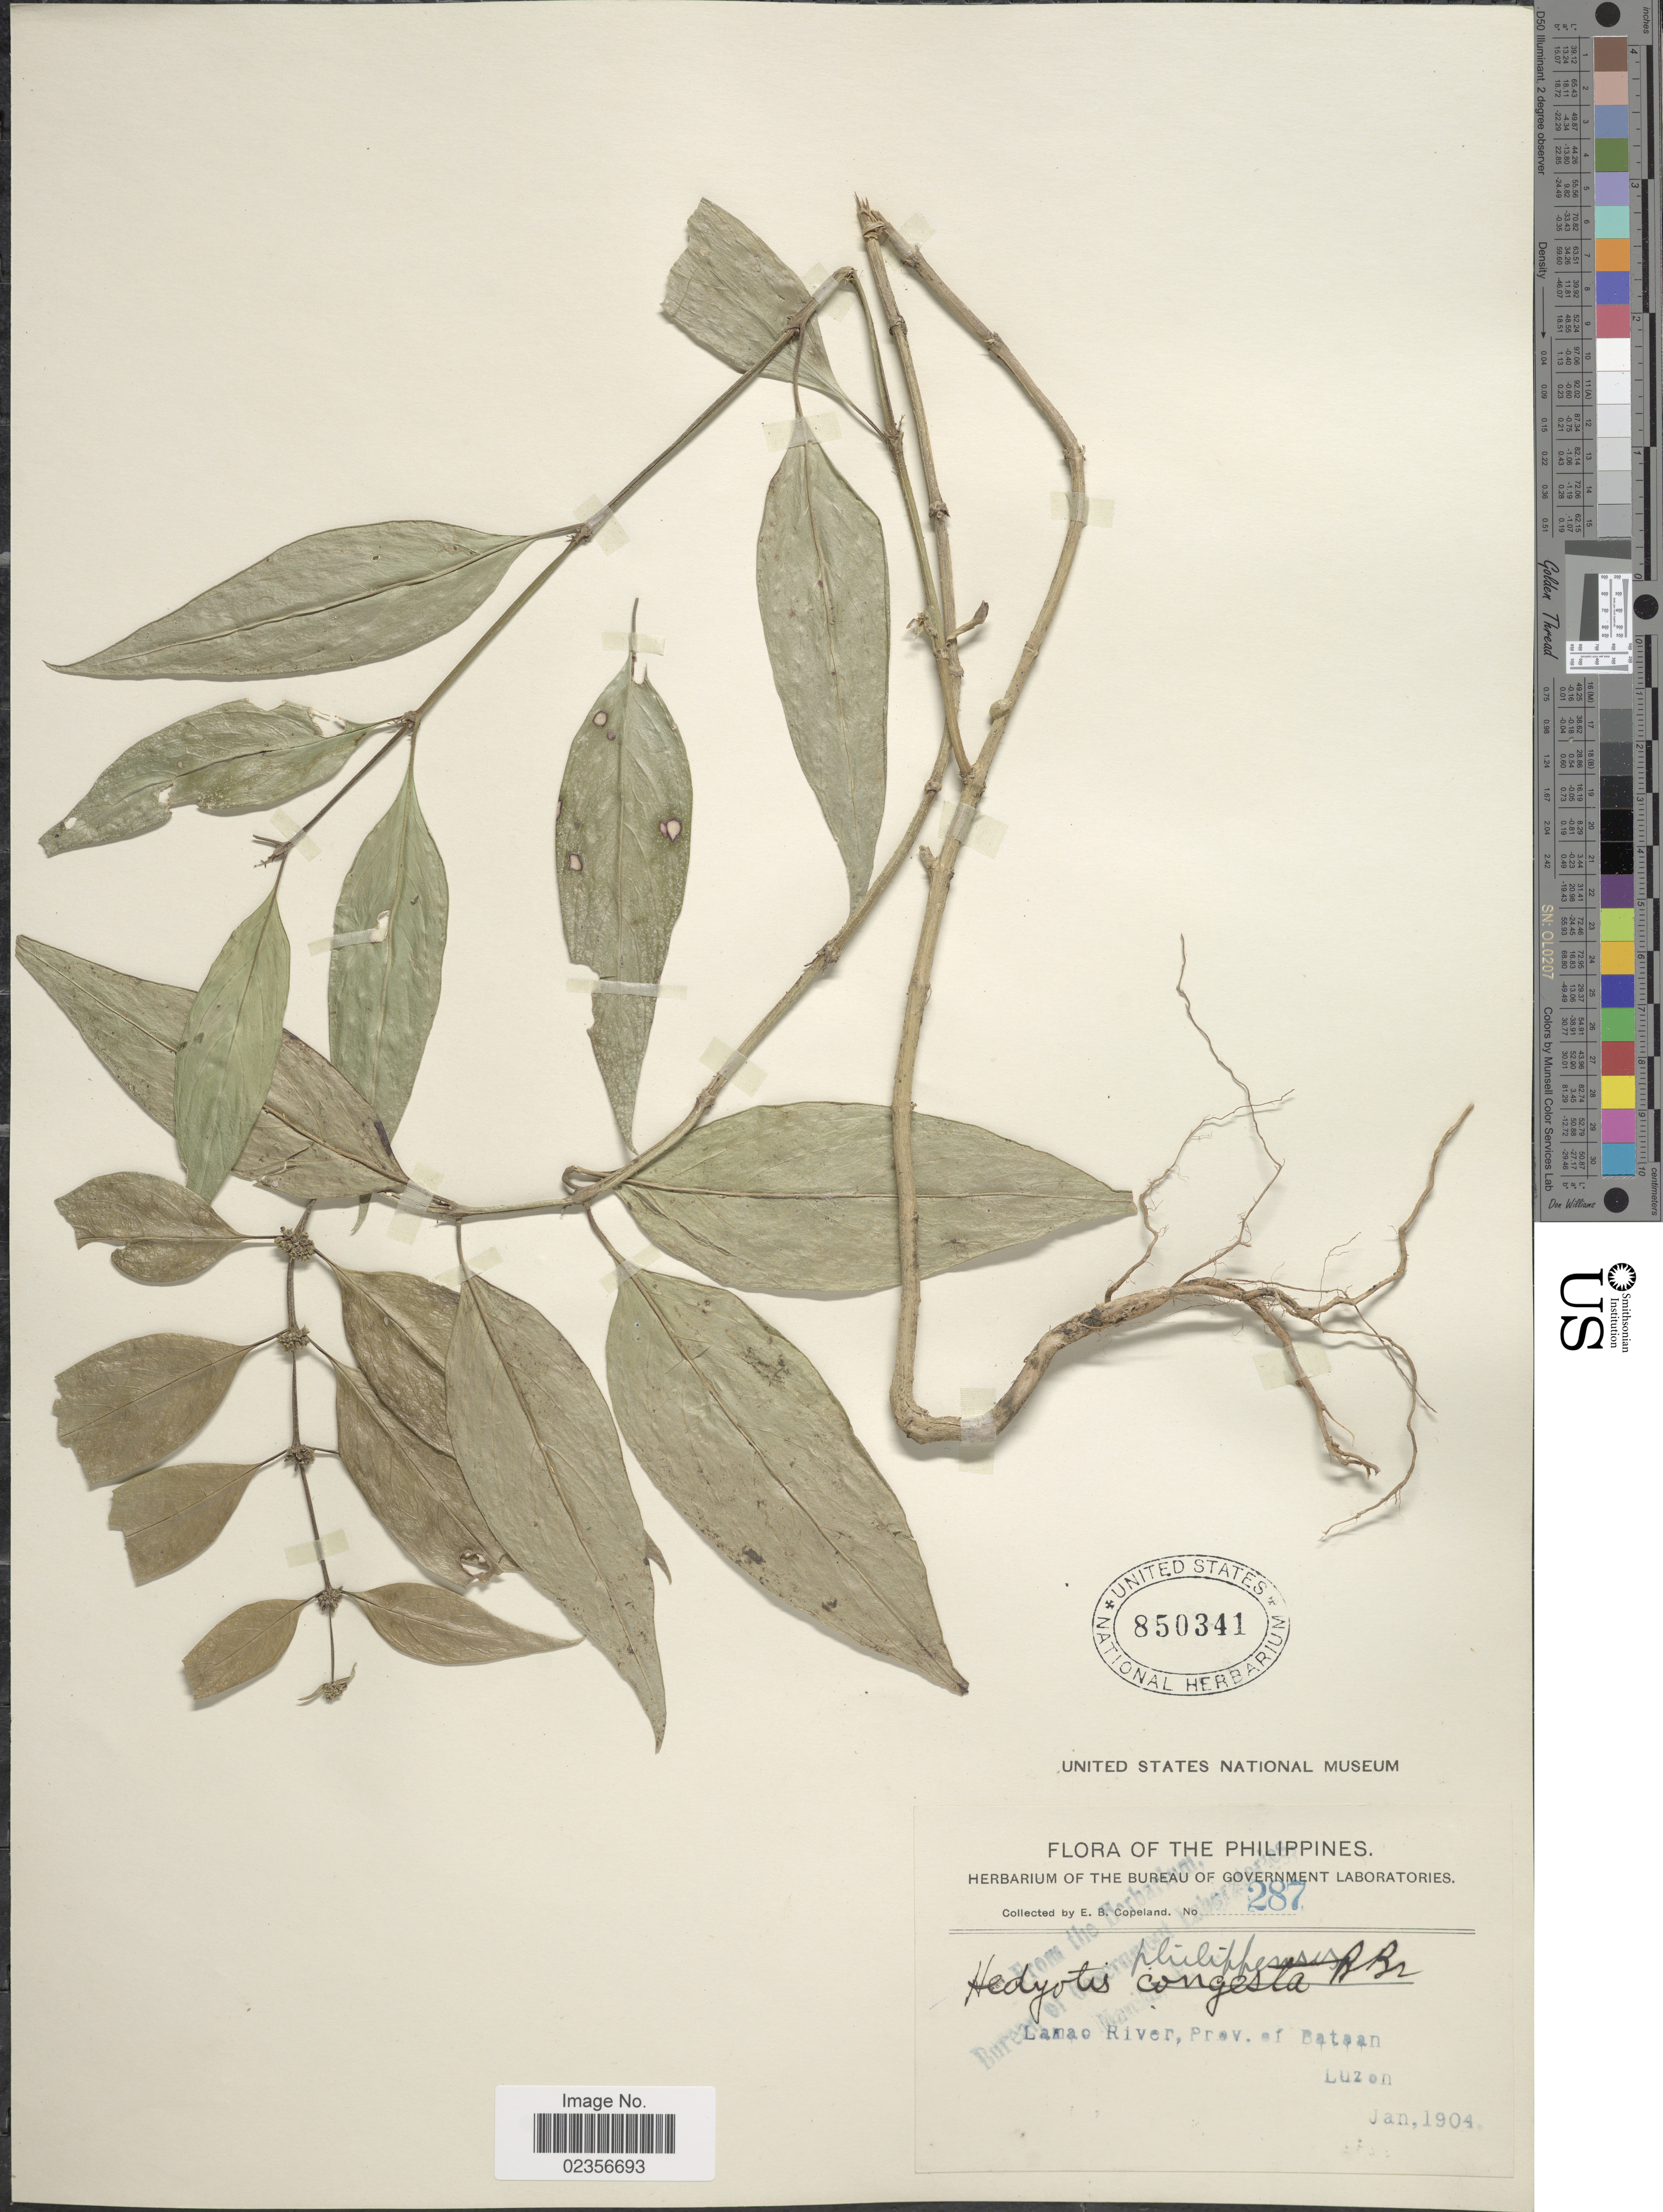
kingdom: Plantae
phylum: Tracheophyta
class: Magnoliopsida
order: Gentianales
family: Rubiaceae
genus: Hedyotis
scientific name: Hedyotis philippensis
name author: (Willd. ex Spreng.) Merr. ex C.B. Rob.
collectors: E. B. Copeland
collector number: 287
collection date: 1904-01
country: Philippines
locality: Lamao River, Prov. of Bataan, Luzon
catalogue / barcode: US 850341